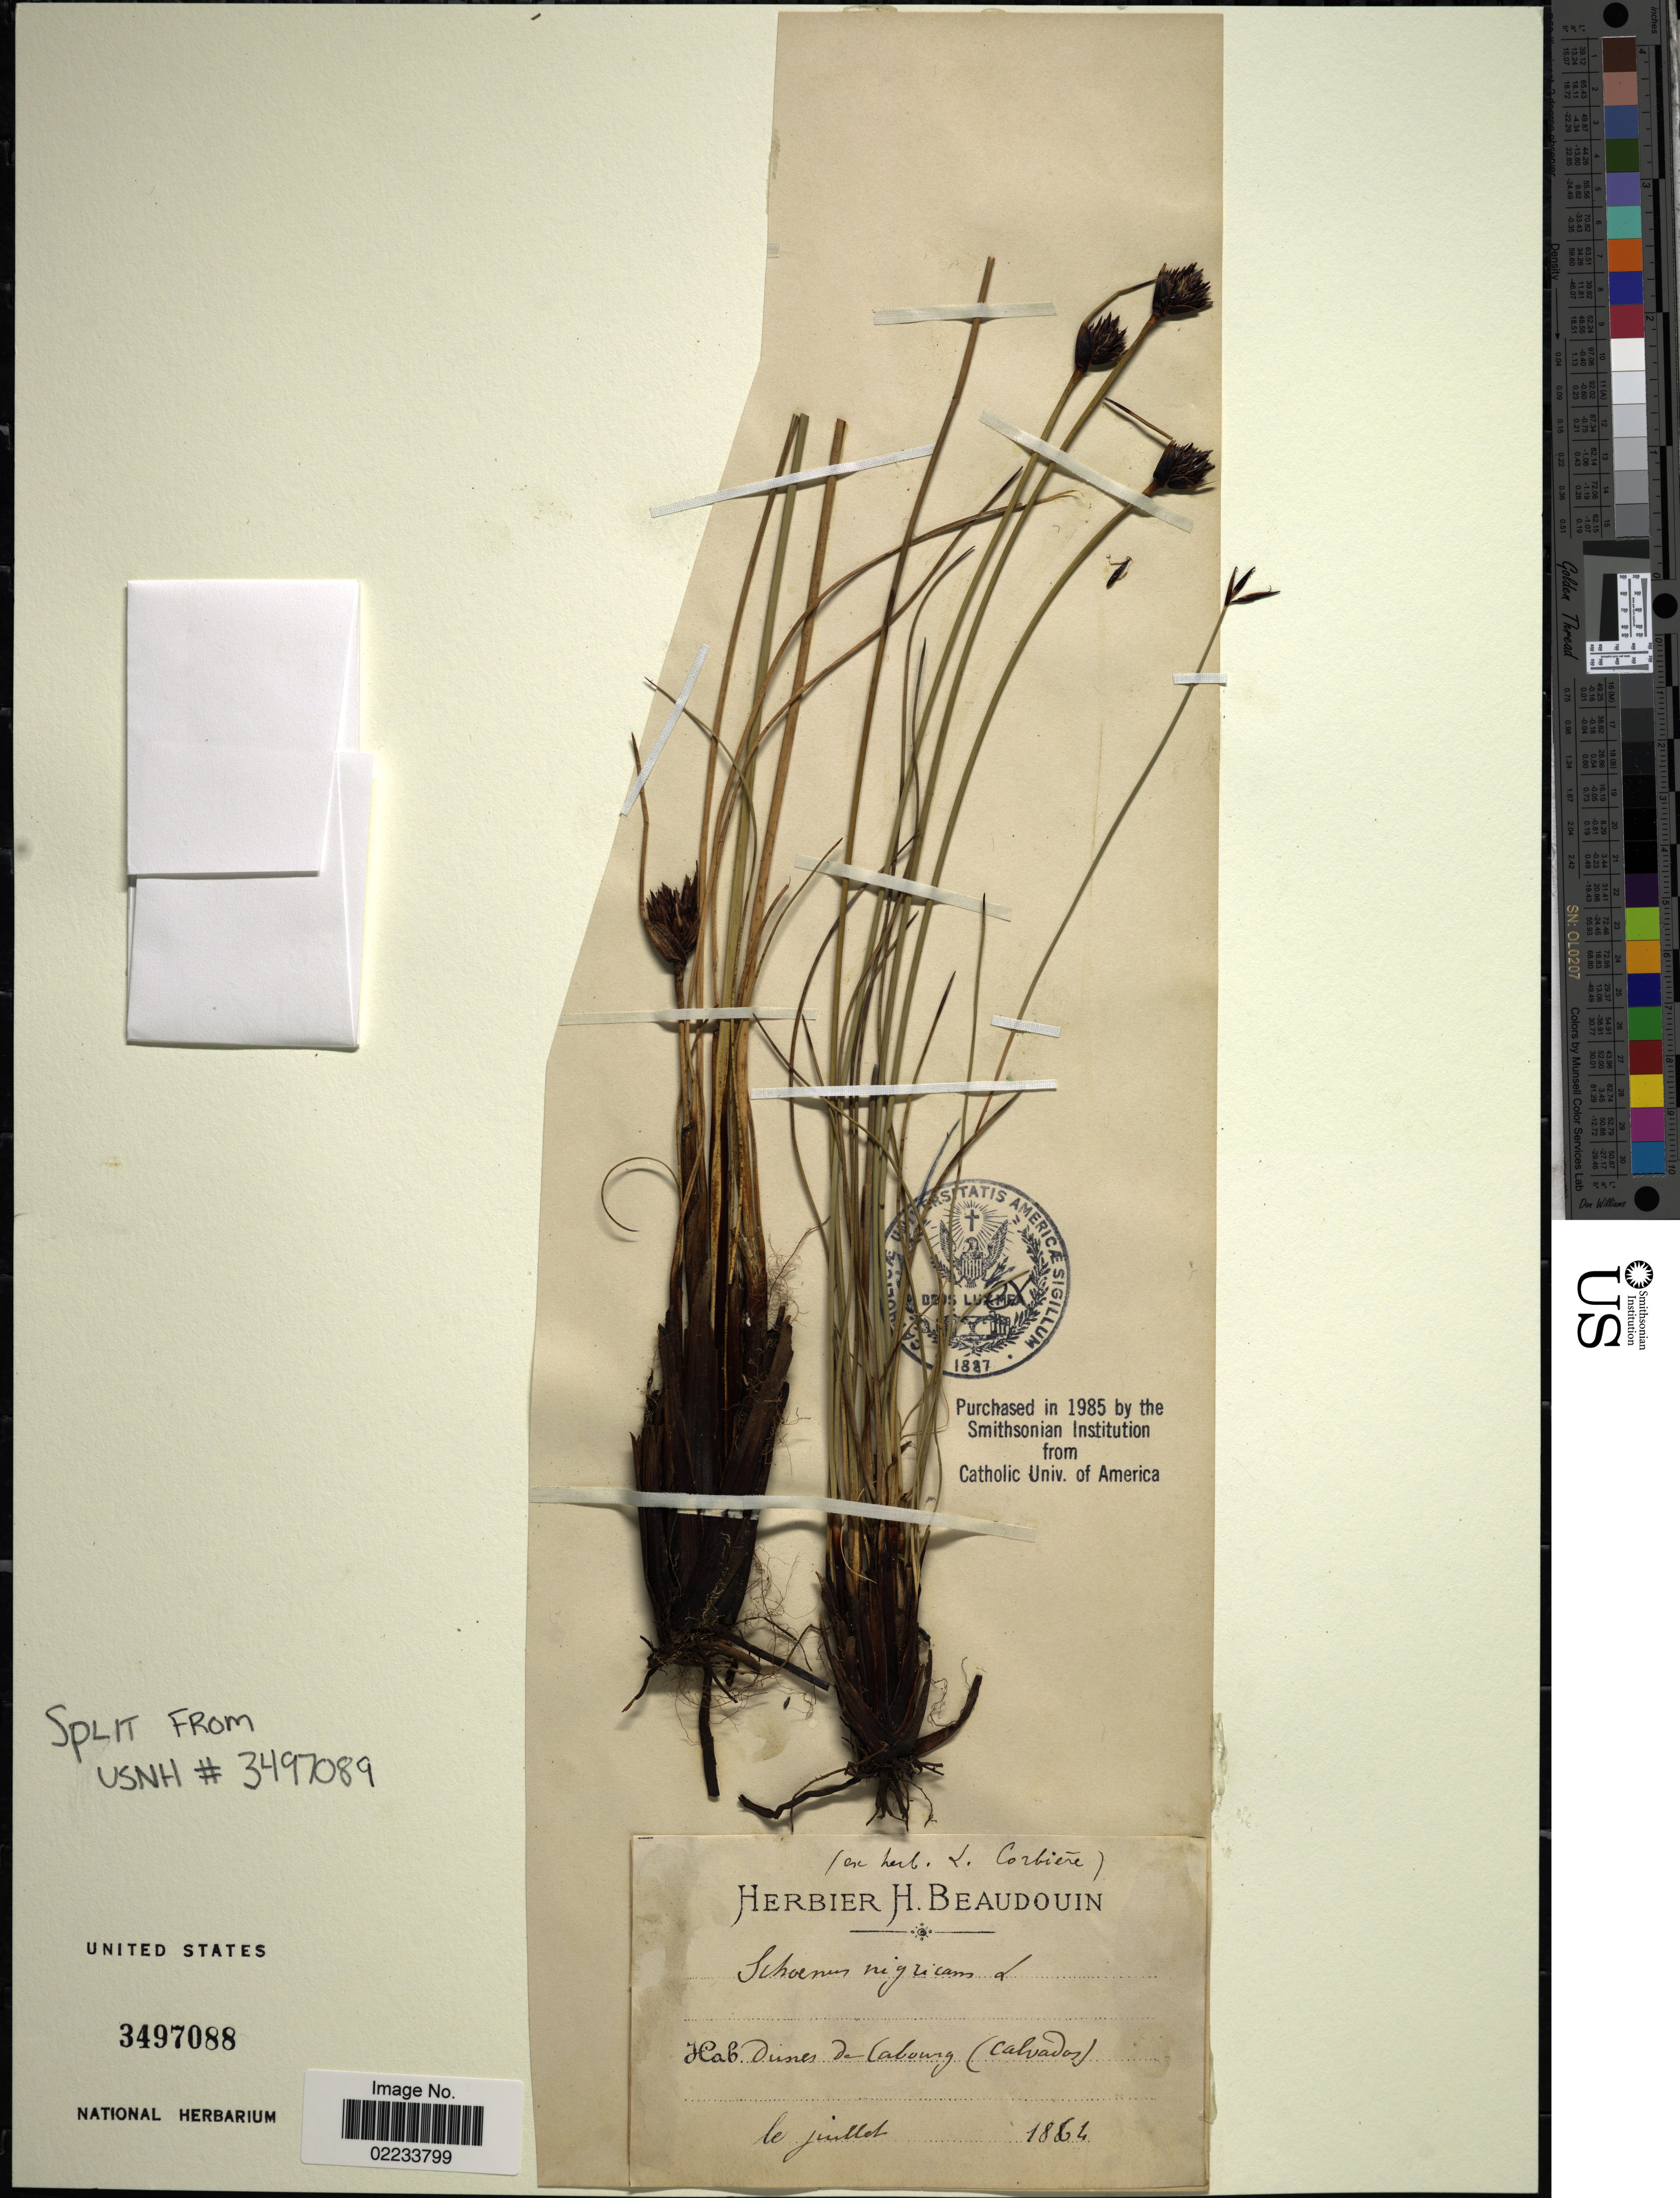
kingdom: Plantae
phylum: Tracheophyta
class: Liliopsida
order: Poales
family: Cyperaceae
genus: Schoenus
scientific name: Schoenus nigricans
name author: L.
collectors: Ex Herb. L. Corbiere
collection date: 1864-07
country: France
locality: Dunes de Cabourg (Calvados) [interpreted]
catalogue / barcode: US 3497088